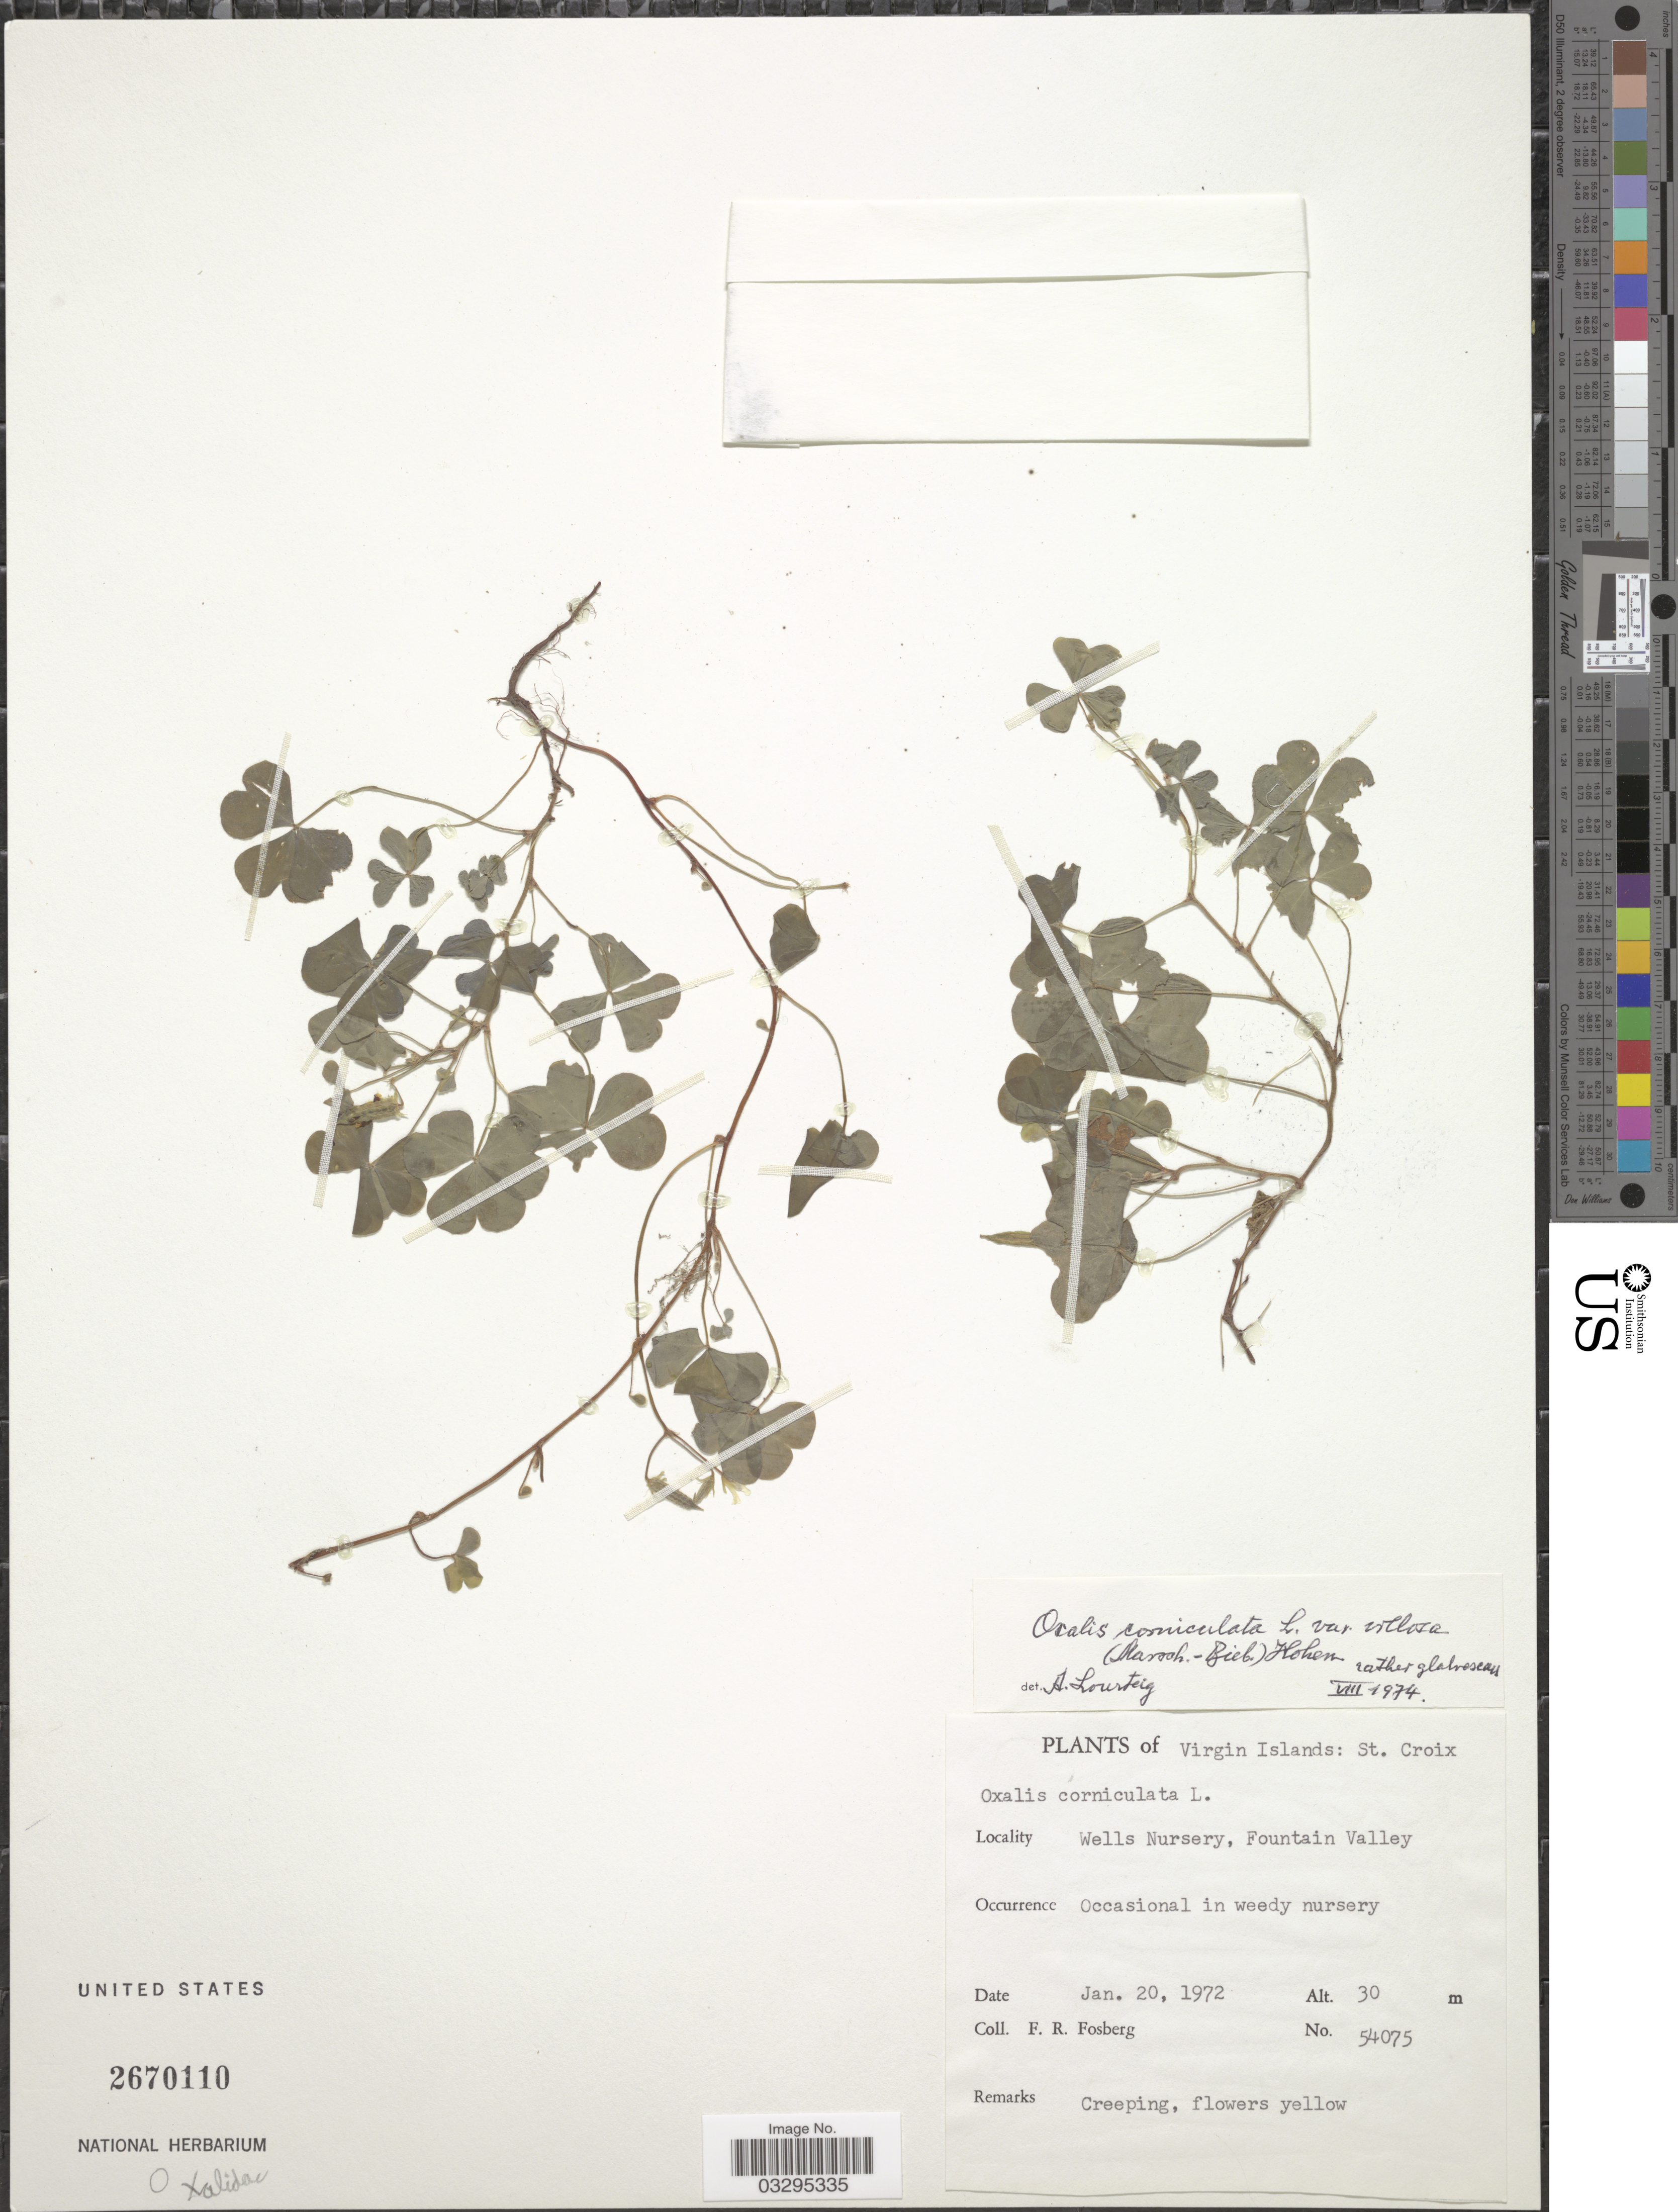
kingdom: Plantae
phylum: Tracheophyta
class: Magnoliopsida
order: Oxalidales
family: Oxalidaceae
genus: Oxalis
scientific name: Oxalis corniculata var. villosa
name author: (M. Bieb.) Hohen.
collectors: F. R. Fosberg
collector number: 54075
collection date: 1972-01-20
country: U.S. Virgin Islands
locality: St. Croix. Wells Nursery, Fountain Valley.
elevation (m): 30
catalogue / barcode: US 2670110